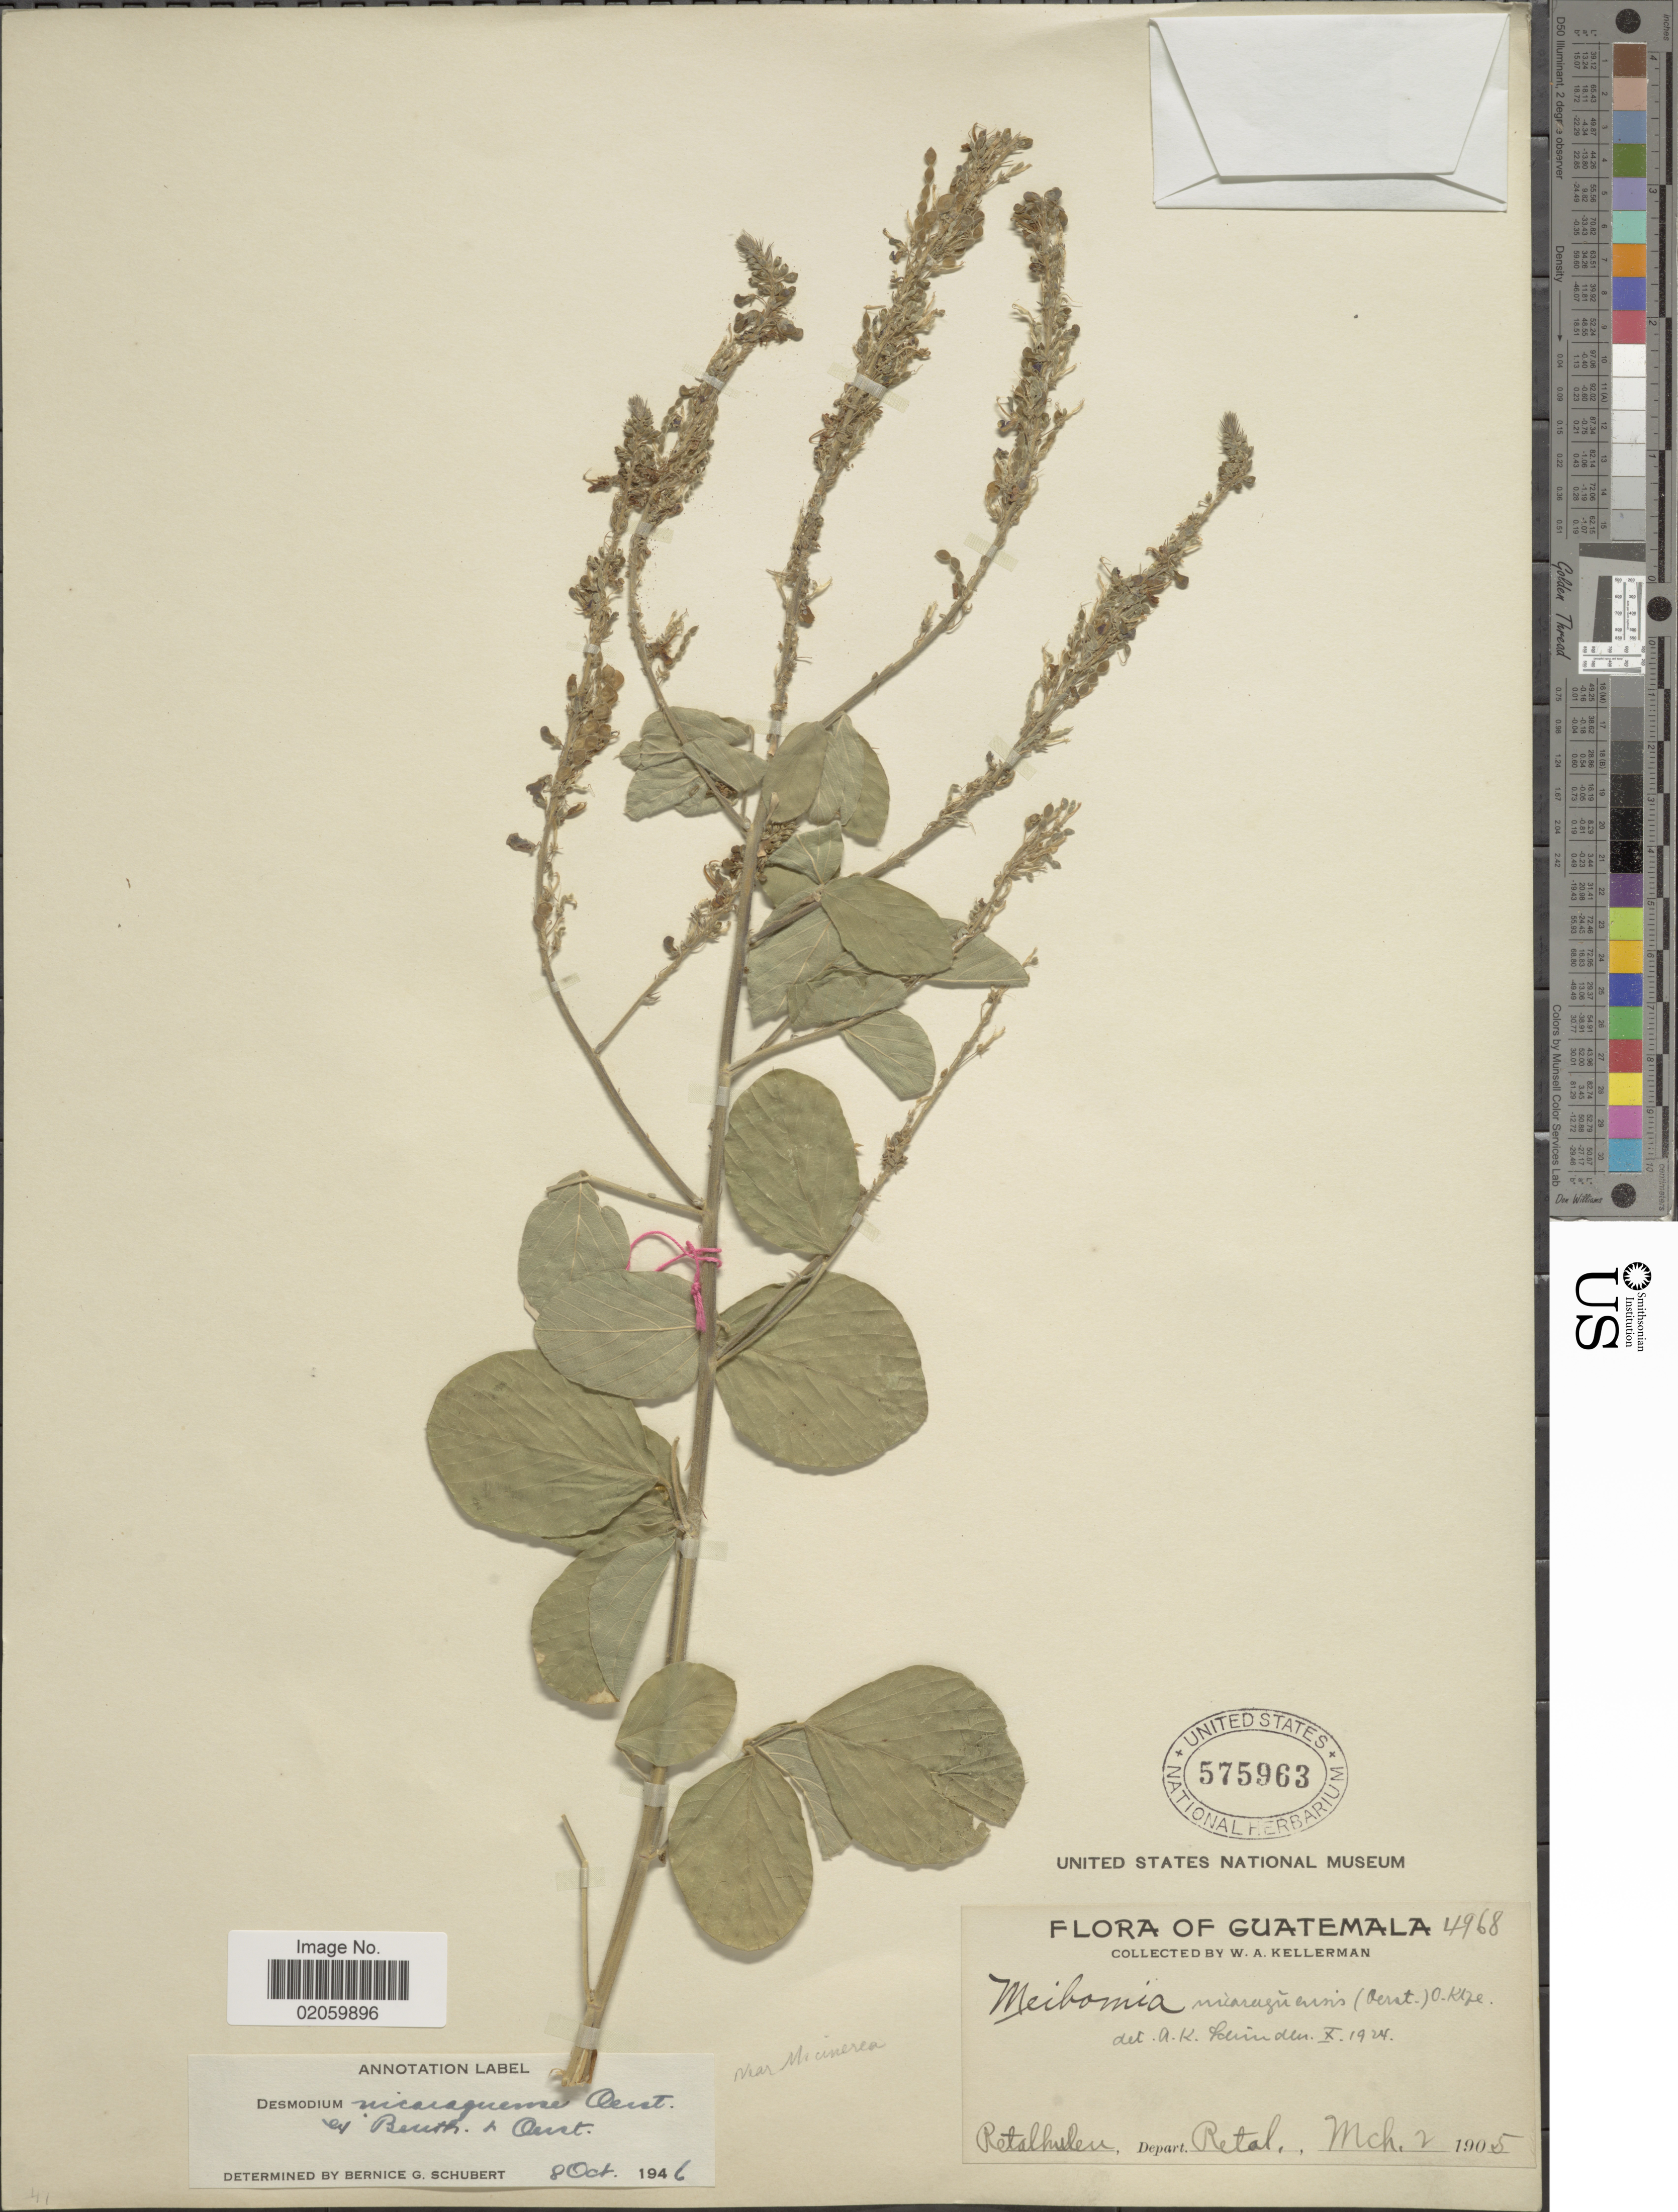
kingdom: Plantae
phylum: Tracheophyta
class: Magnoliopsida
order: Fabales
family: Fabaceae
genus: Desmodium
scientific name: Desmodium nicaraguense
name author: Oerst.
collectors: W. Kellerman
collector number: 4968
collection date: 1905-03-02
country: Guatemala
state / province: Retalhuleu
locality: Depart. Retal.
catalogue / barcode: US 575963